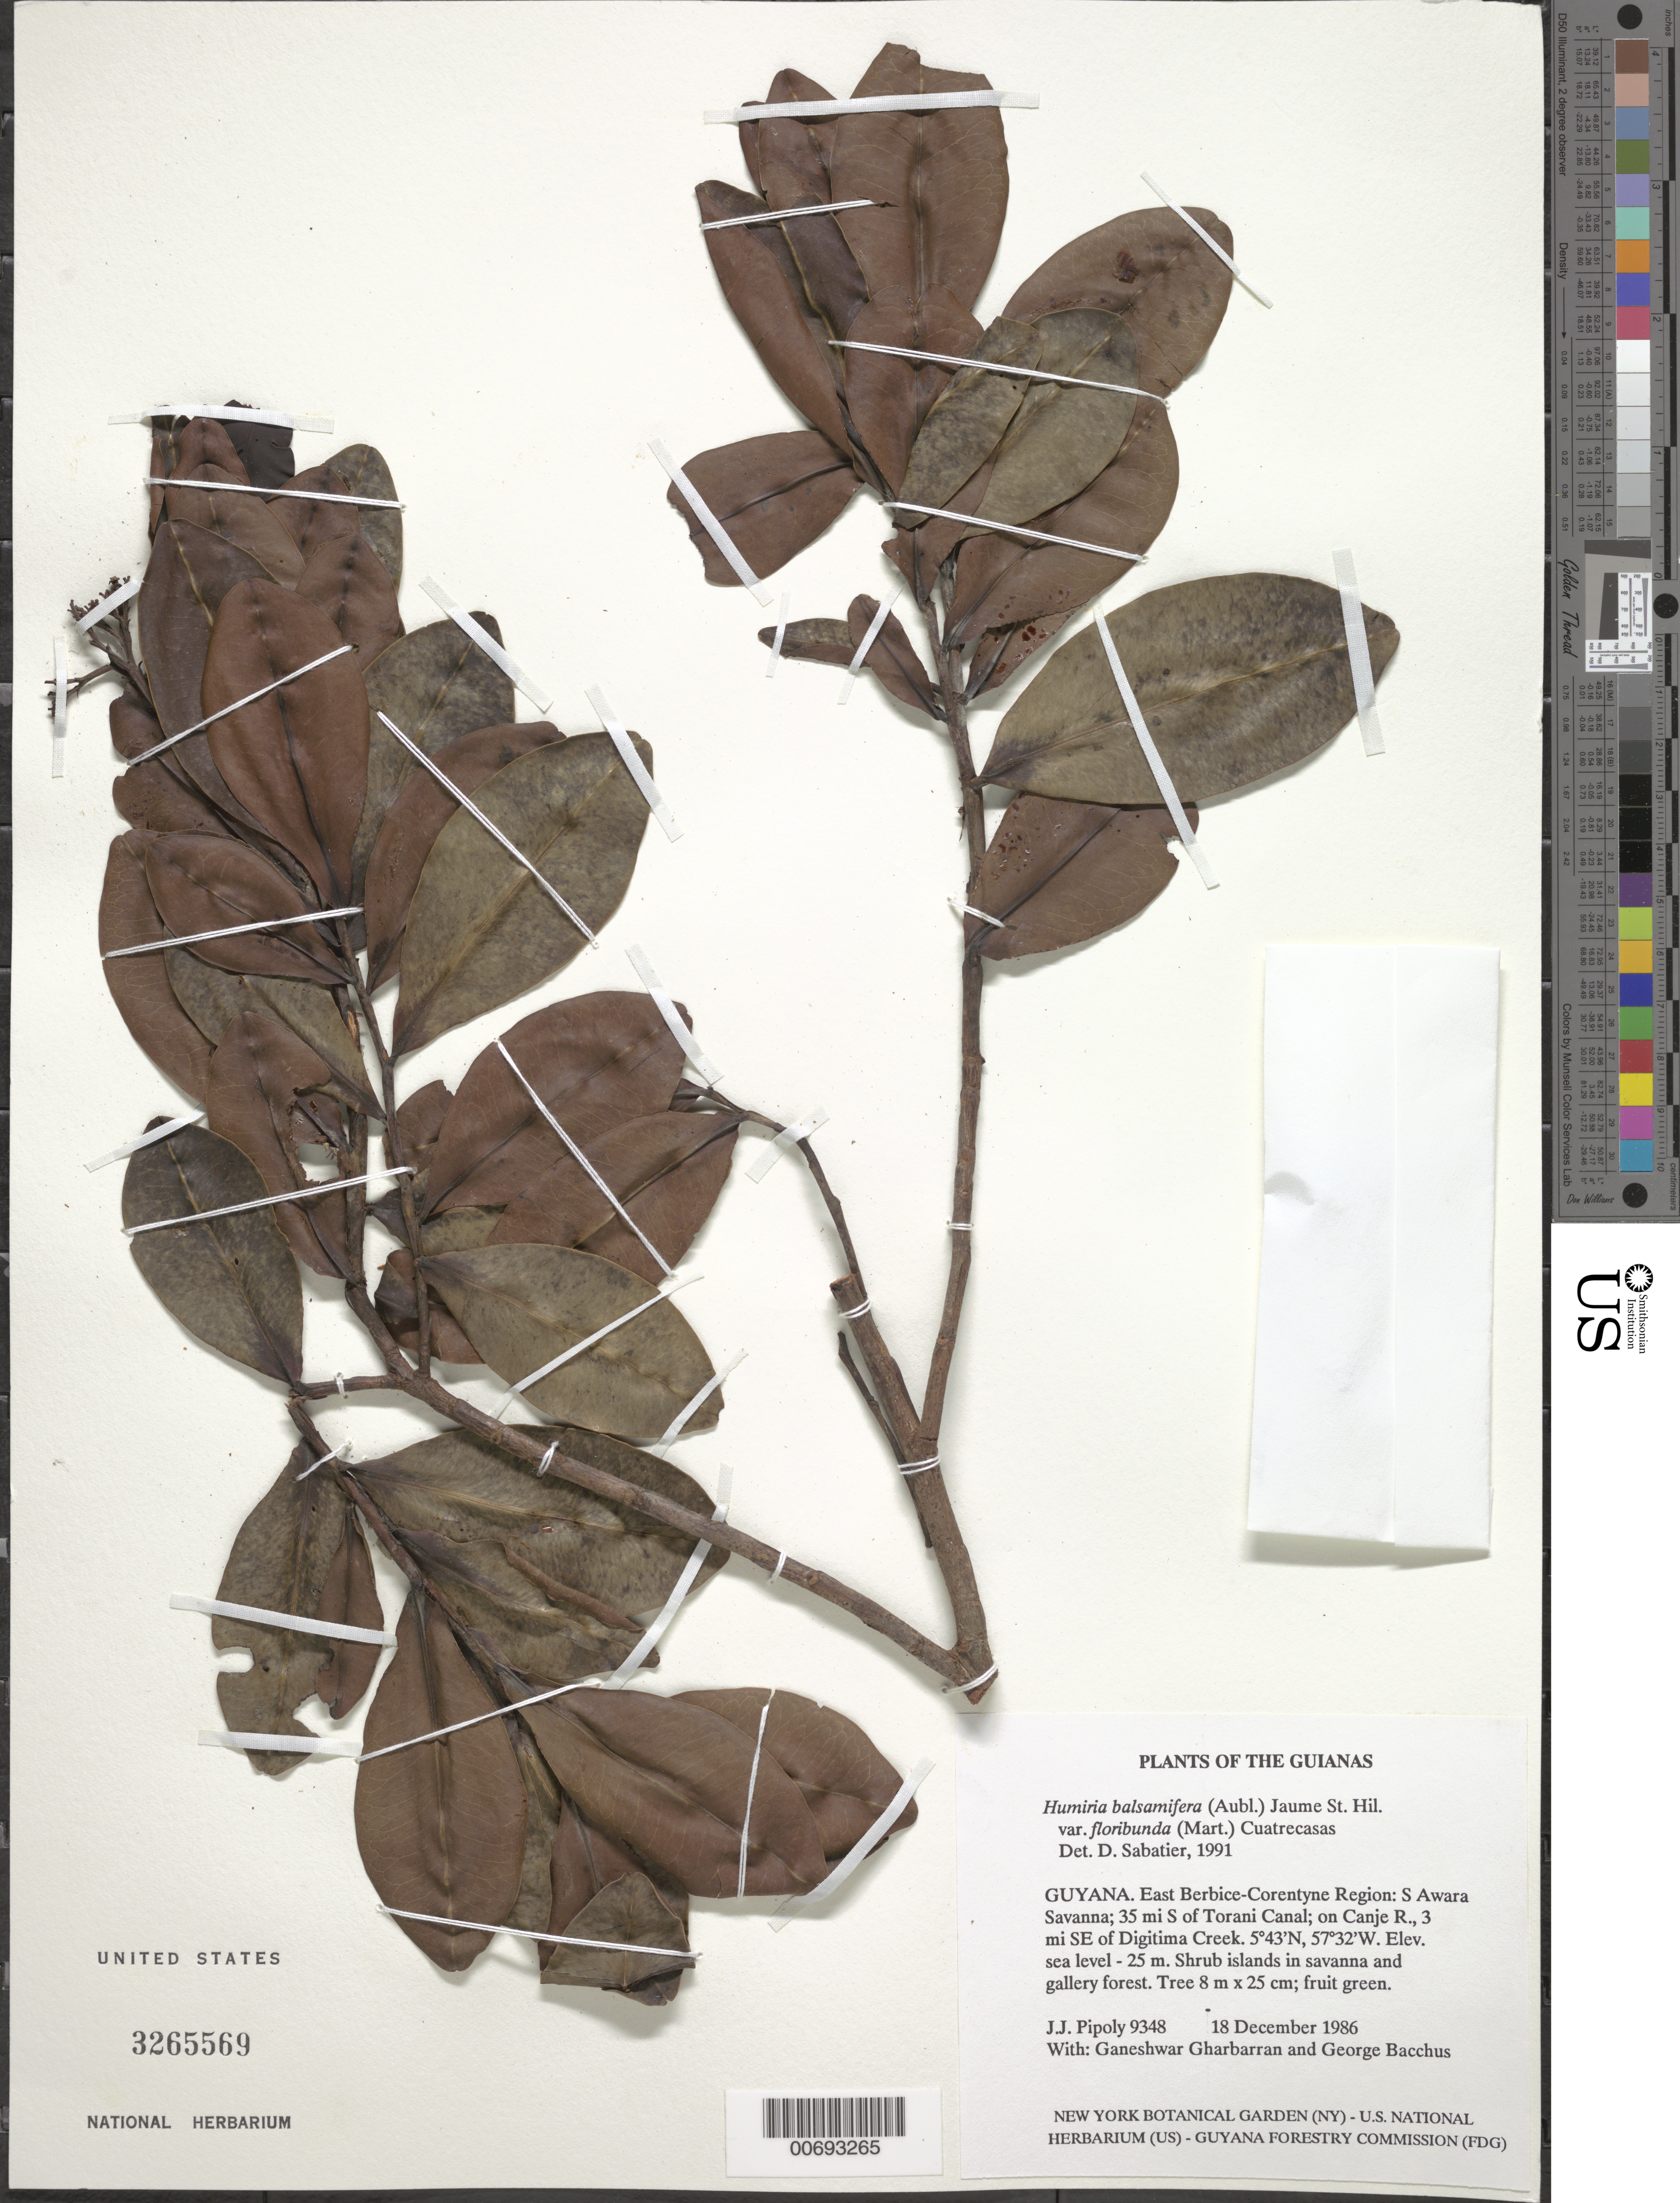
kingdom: Plantae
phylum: Tracheophyta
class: Magnoliopsida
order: Malpighiales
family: Humiriaceae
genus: Humiria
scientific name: Humiria balsamifera var. floribunda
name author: (Mart.) Cuatrec.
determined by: Sabatier, D.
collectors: J. J. Pipoly, G. Gharbarran & G. Bacchus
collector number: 9348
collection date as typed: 18 December 1986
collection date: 1986-12-18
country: Guyana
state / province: E. Berbice-Corentyne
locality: S Awara Savanna; ±35 mi S of Torani Canal; on Canje R., 3 mi SE of Digitima Creek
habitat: Shrub islands in savanna and gallery forest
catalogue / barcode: US 3265569